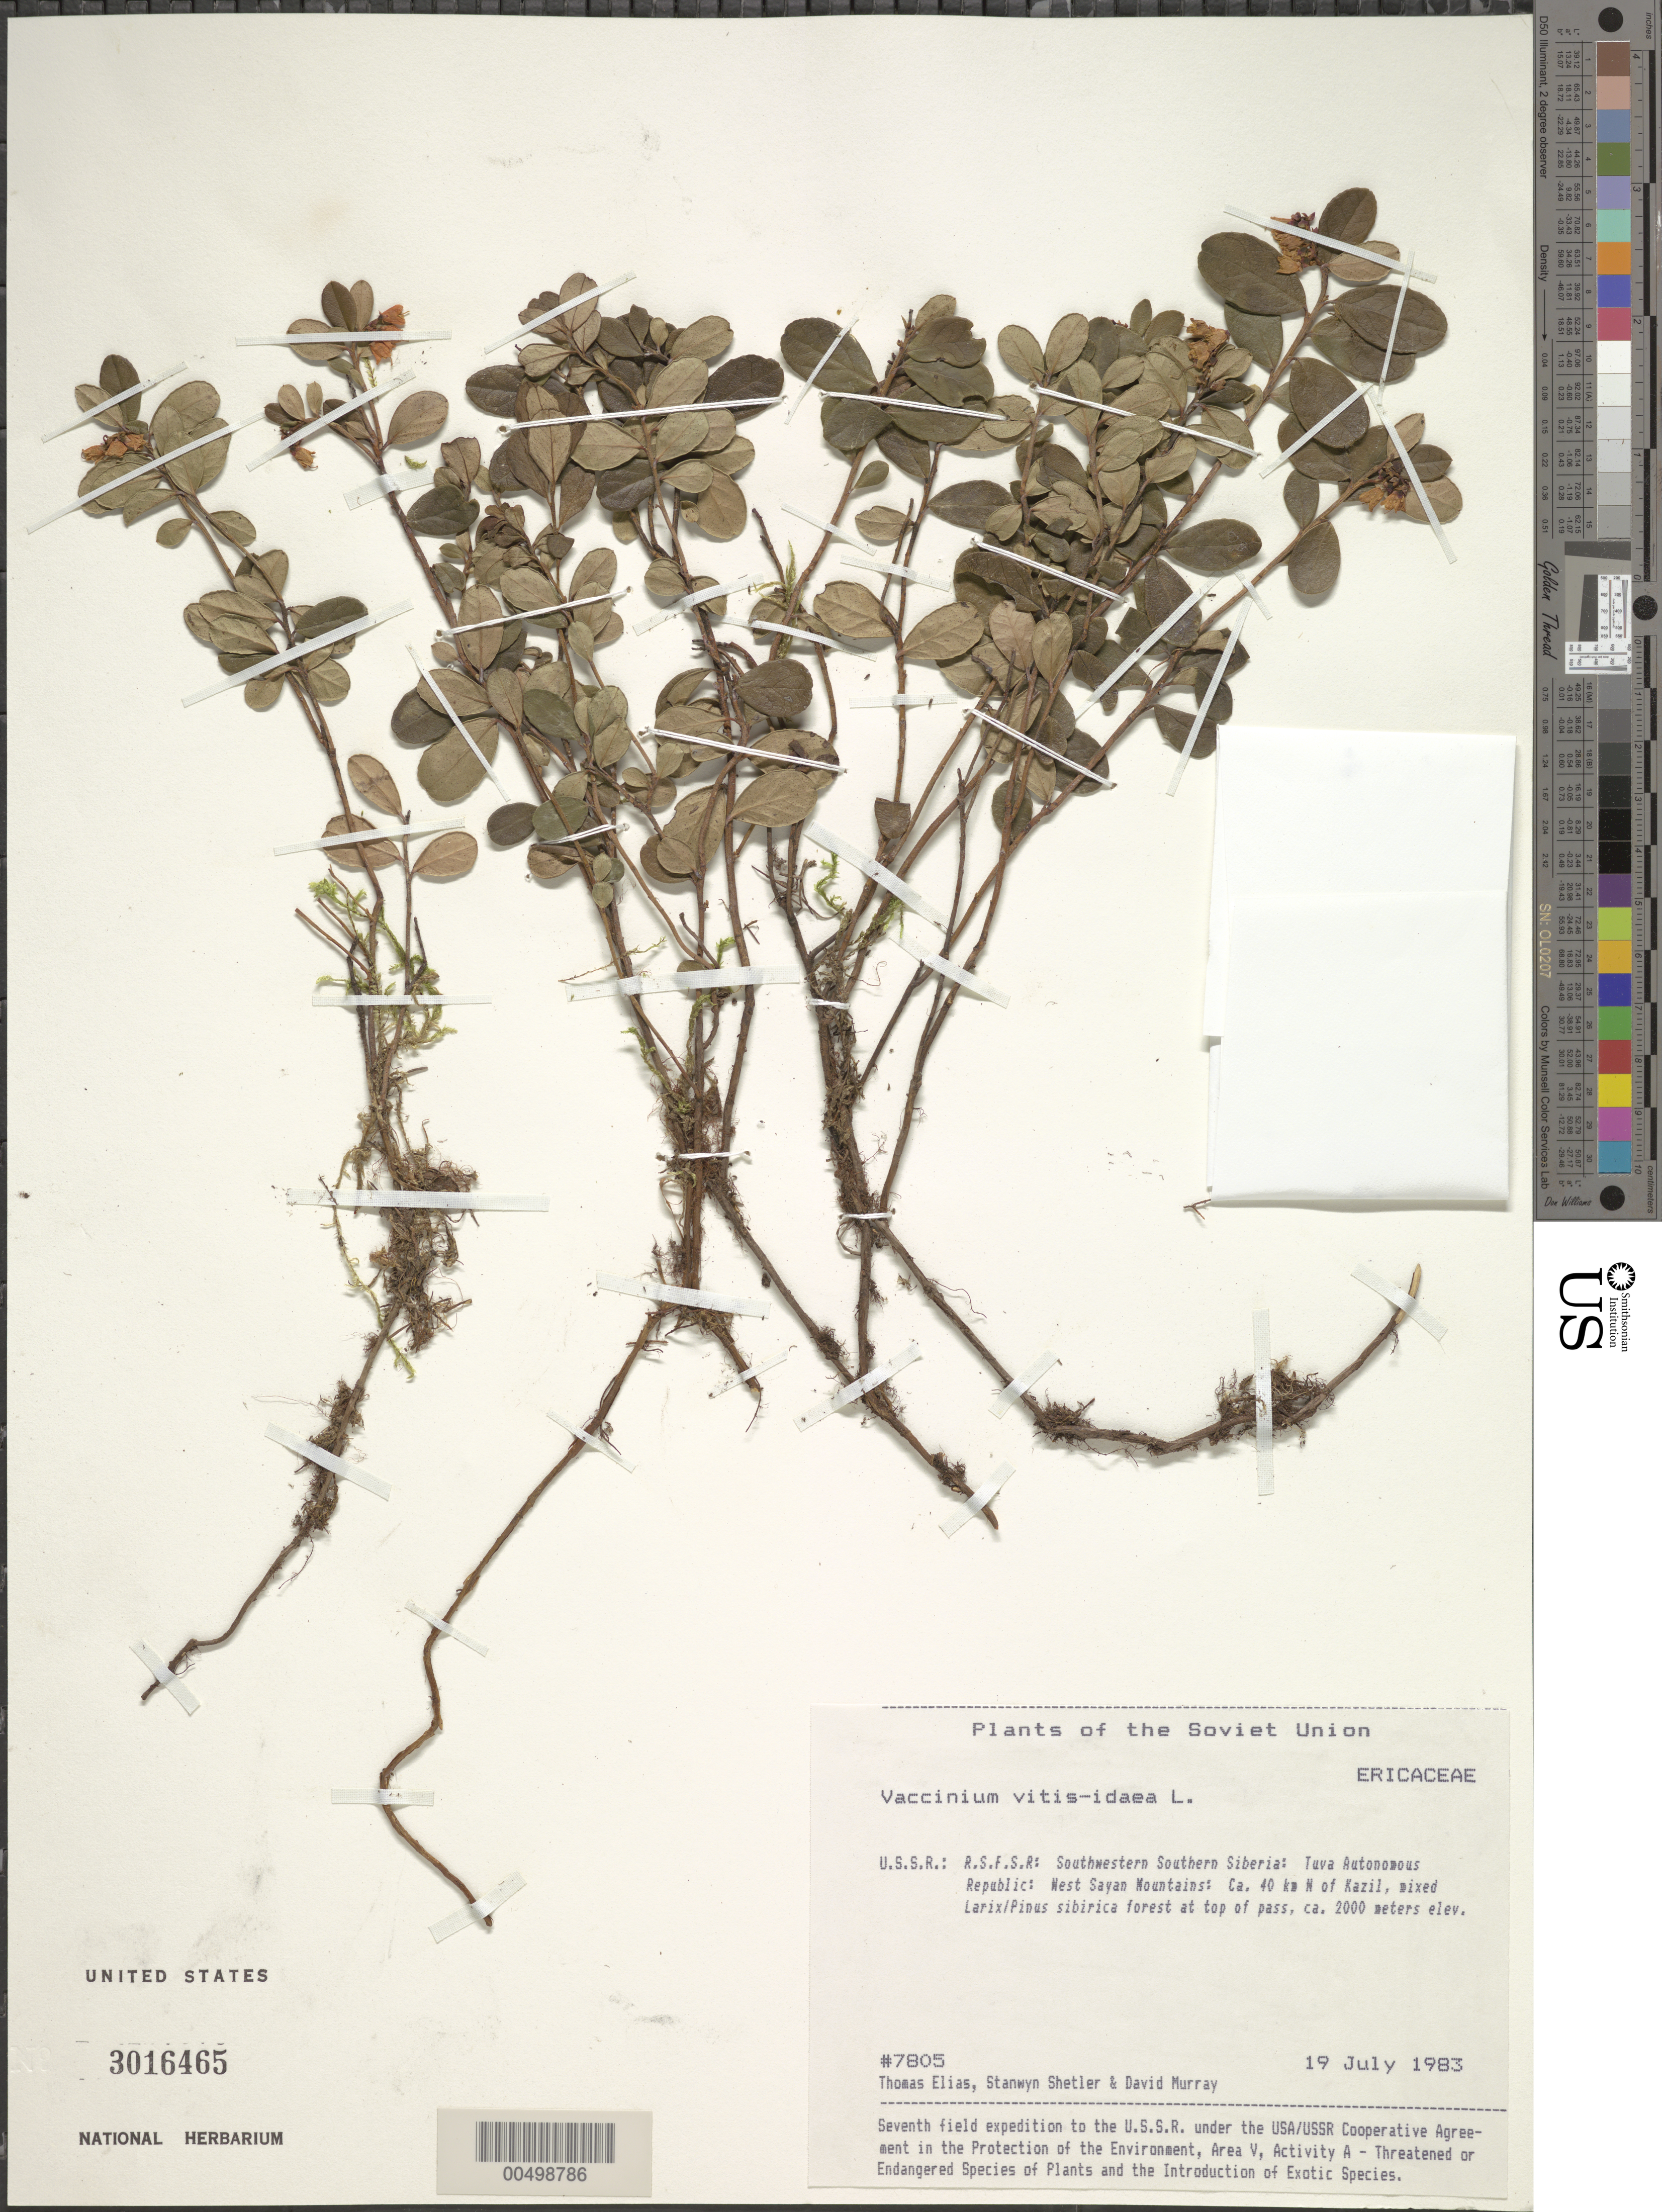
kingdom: Plantae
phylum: Tracheophyta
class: Magnoliopsida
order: Ericales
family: Ericaceae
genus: Vaccinium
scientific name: Vaccinium vitis-idaea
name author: L.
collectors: T. Elias, S. Shetler & D. F. Murray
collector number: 7805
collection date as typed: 19 Jul 1983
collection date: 1983-07-19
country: Russian Federation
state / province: Tuva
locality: West Sayan Mountains, ca. 40 km N of Kazil [Kyzyl]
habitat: mixed Larix/Pinus sibirica forest at top of pass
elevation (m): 2000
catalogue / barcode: US 3016465